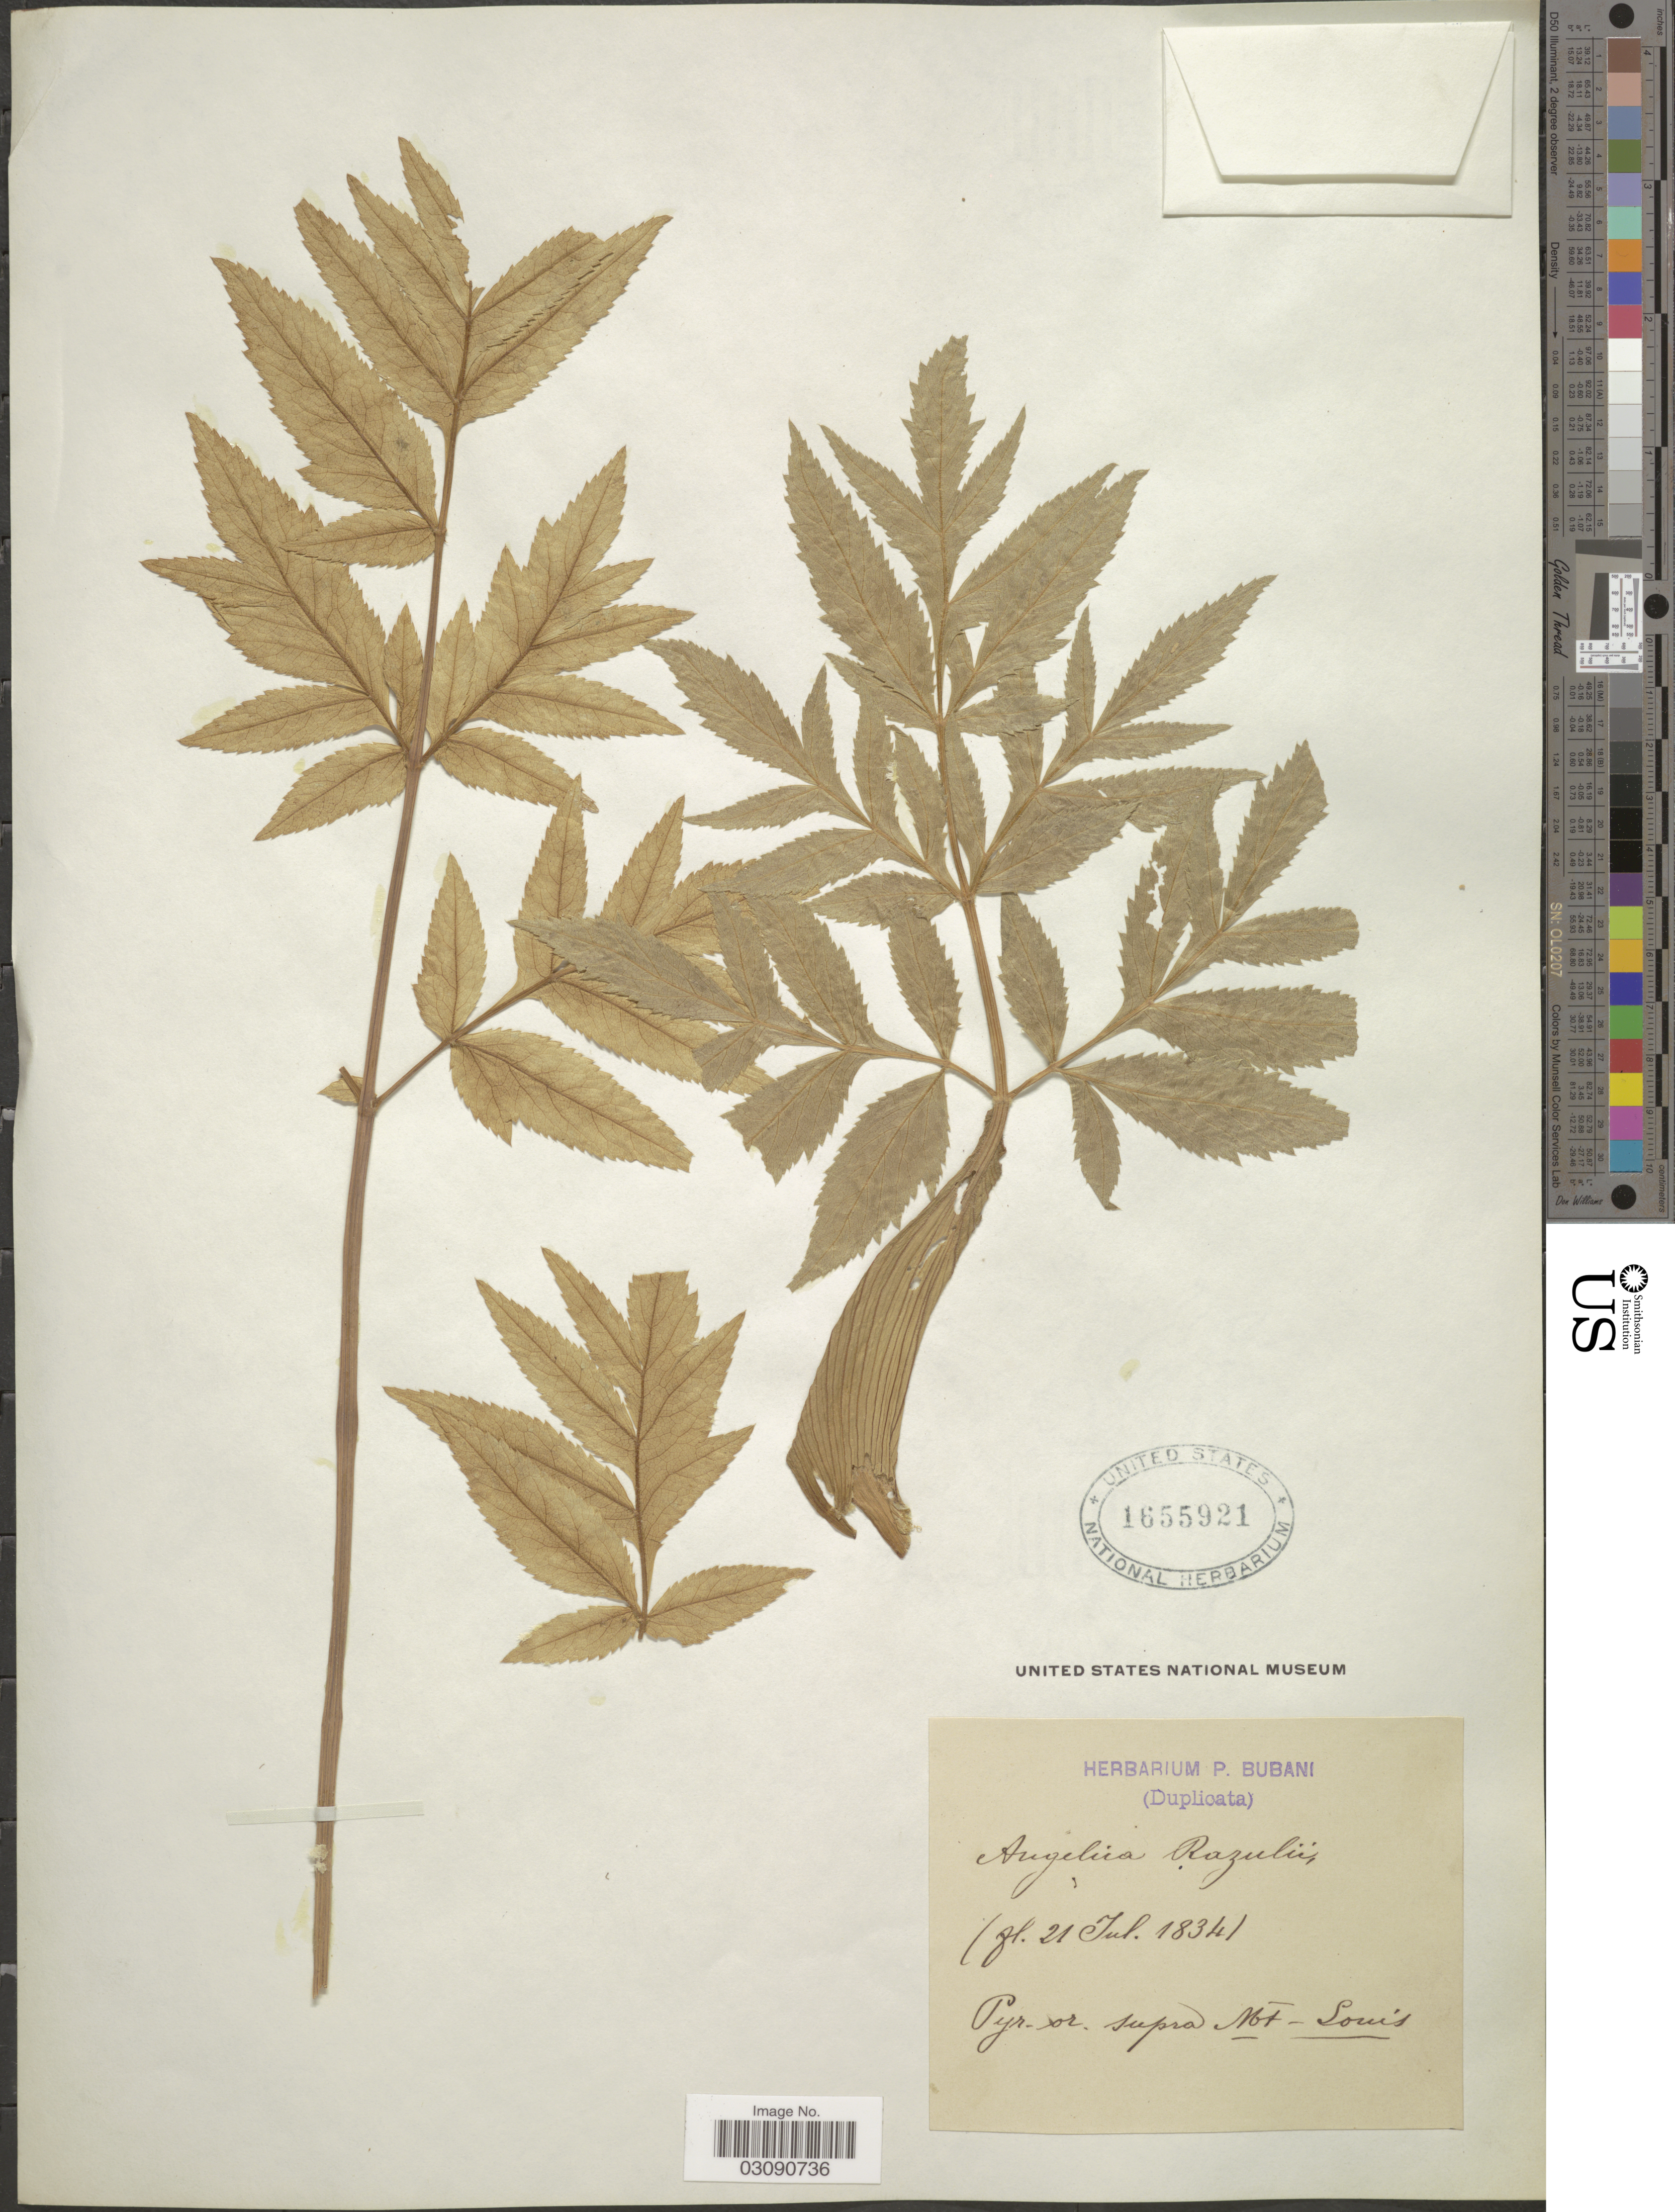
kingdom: Plantae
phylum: Tracheophyta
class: Magnoliopsida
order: Apiales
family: Apiaceae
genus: Angelica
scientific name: Angelica razulii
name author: Gouan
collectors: ex herb. P. Bubani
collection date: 1834-07-21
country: France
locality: Pyr-or supra Mt. Louis.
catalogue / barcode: US 1655921